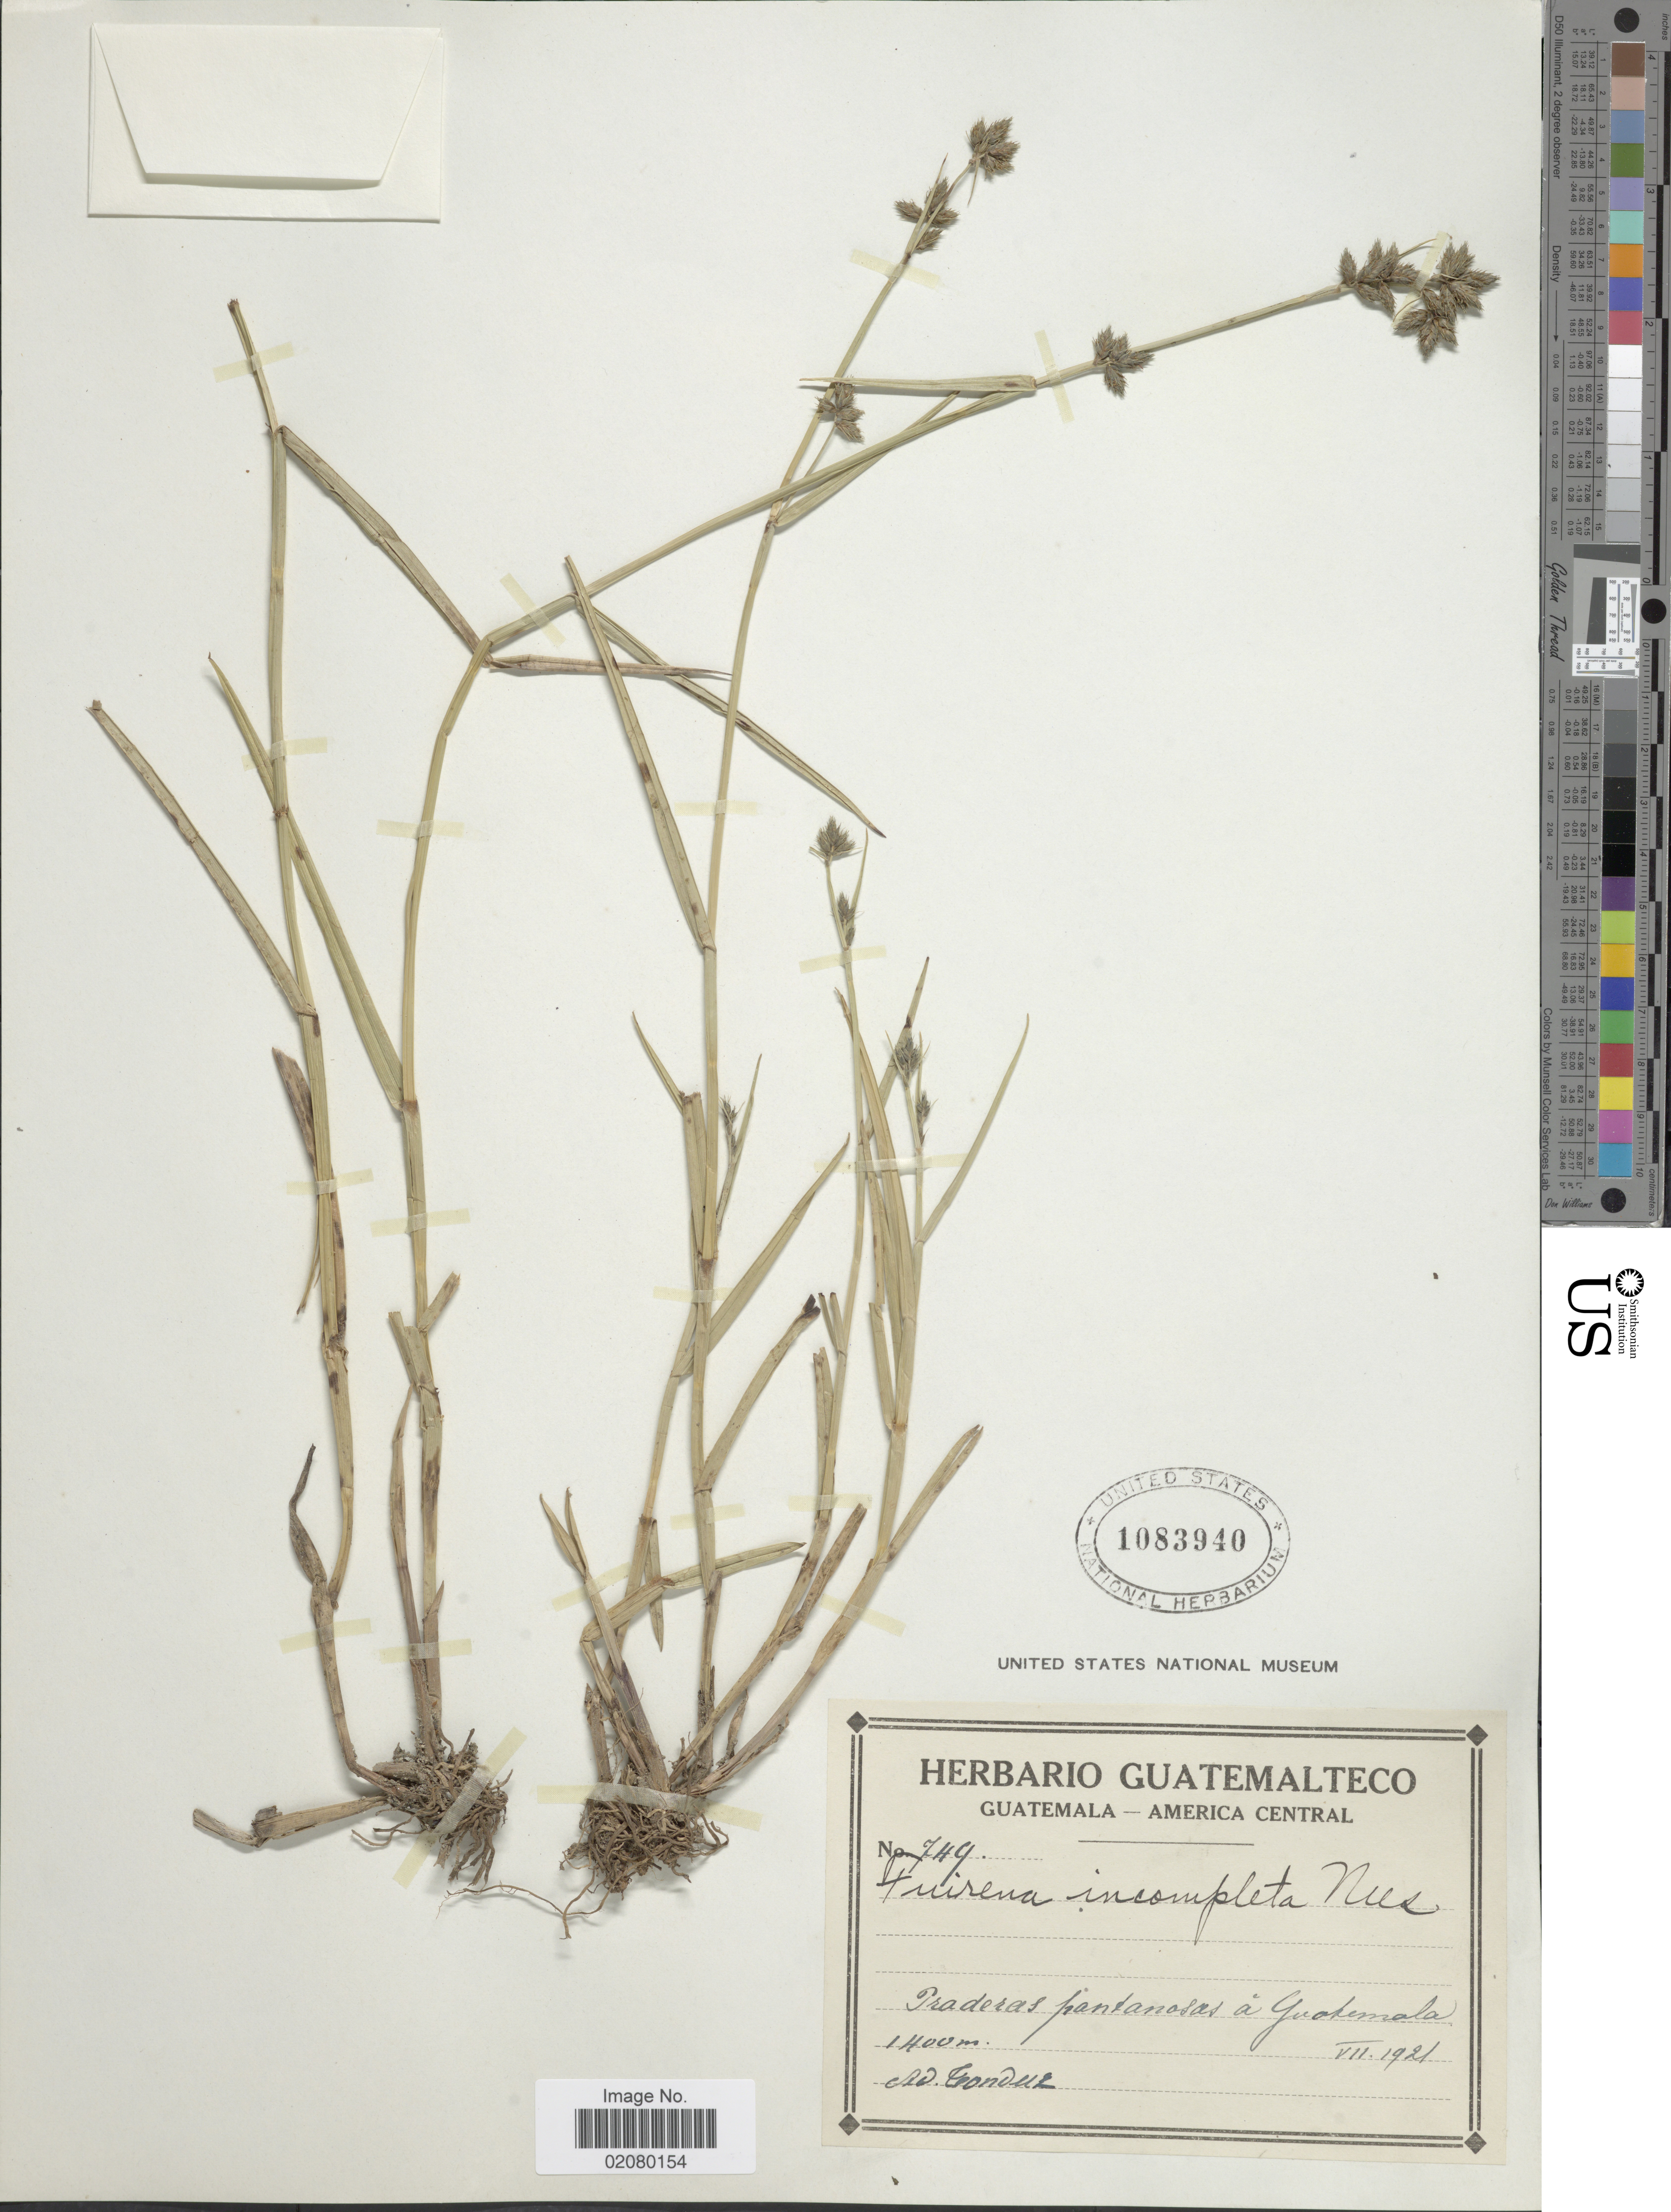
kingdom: Plantae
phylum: Tracheophyta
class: Liliopsida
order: Poales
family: Cyperaceae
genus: Fuirena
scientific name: Fuirena incompleta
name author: Nees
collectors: A. Tonduz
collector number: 749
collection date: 1921-07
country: Guatemala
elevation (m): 1400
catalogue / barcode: US 1083940